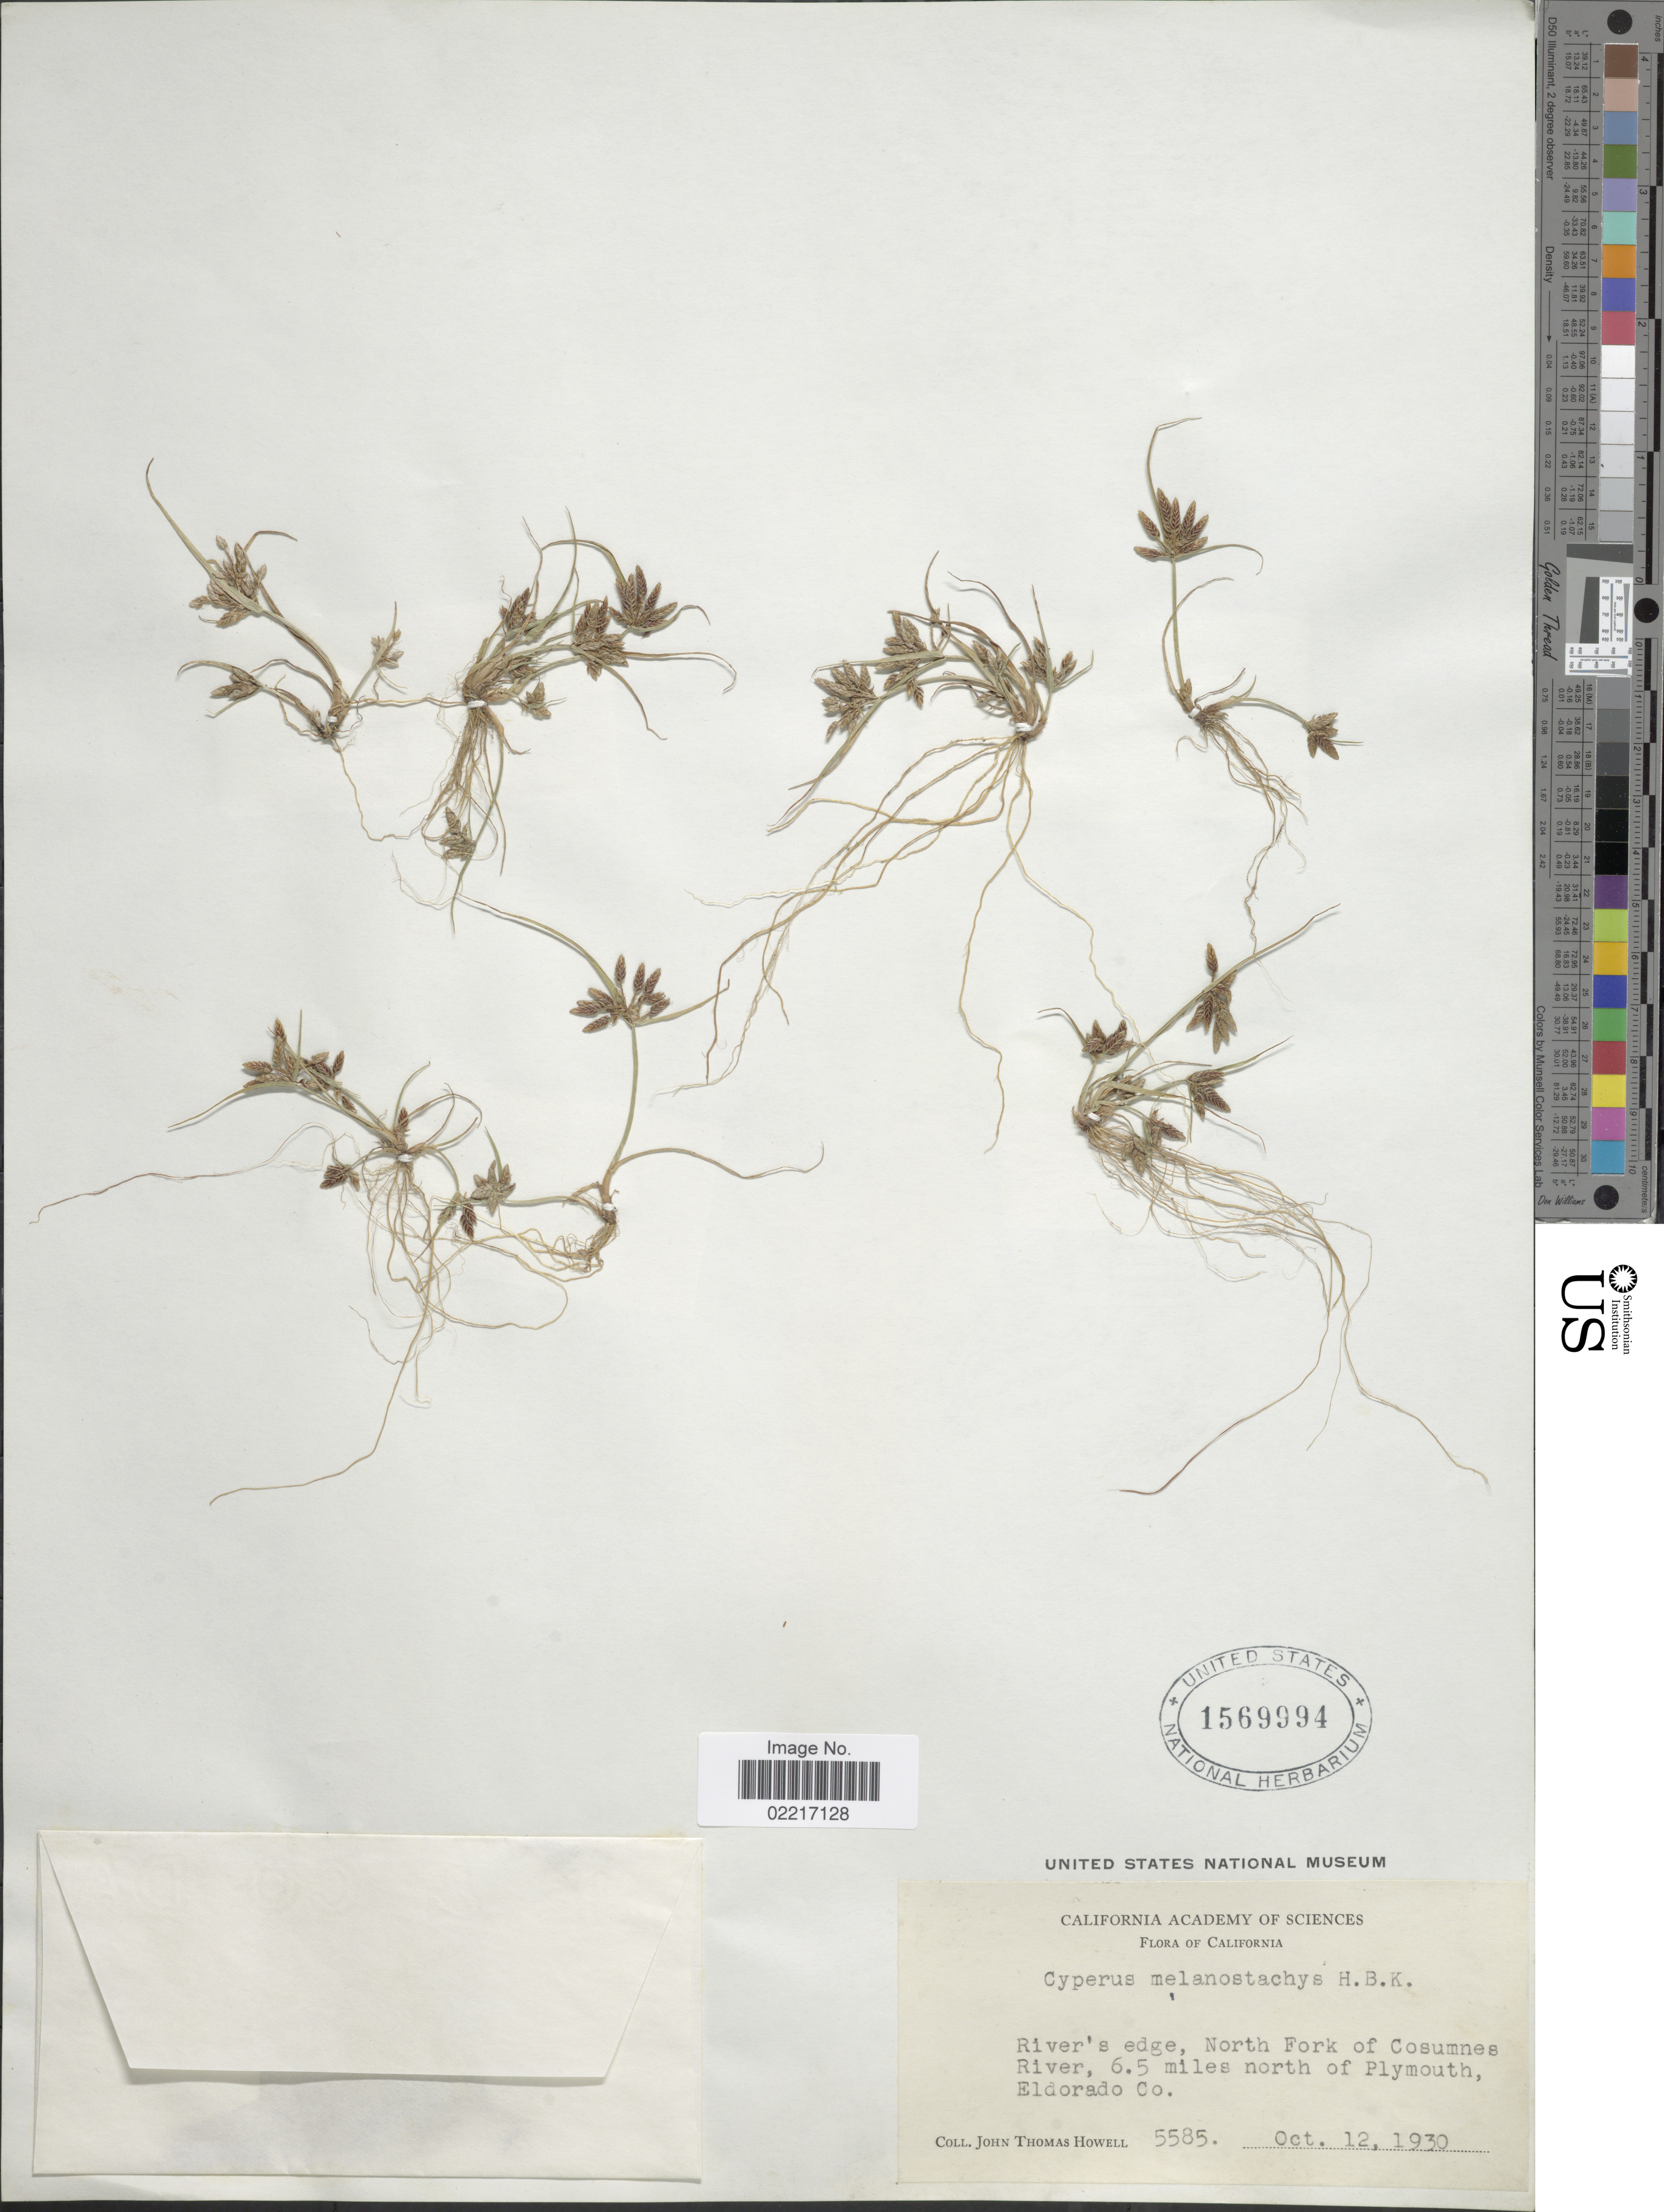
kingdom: Plantae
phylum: Tracheophyta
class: Liliopsida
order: Poales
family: Cyperaceae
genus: Cyperus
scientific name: Cyperus niger var. castaneus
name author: (S. Watson) Kük.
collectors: J. T. Howell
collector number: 5585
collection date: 1930-10-12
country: United States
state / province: California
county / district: El Dorado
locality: River's edge, North Fork of Consumnes River, 6.5 miles north of Plymouth, Eldorado Co.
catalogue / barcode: US 1569994